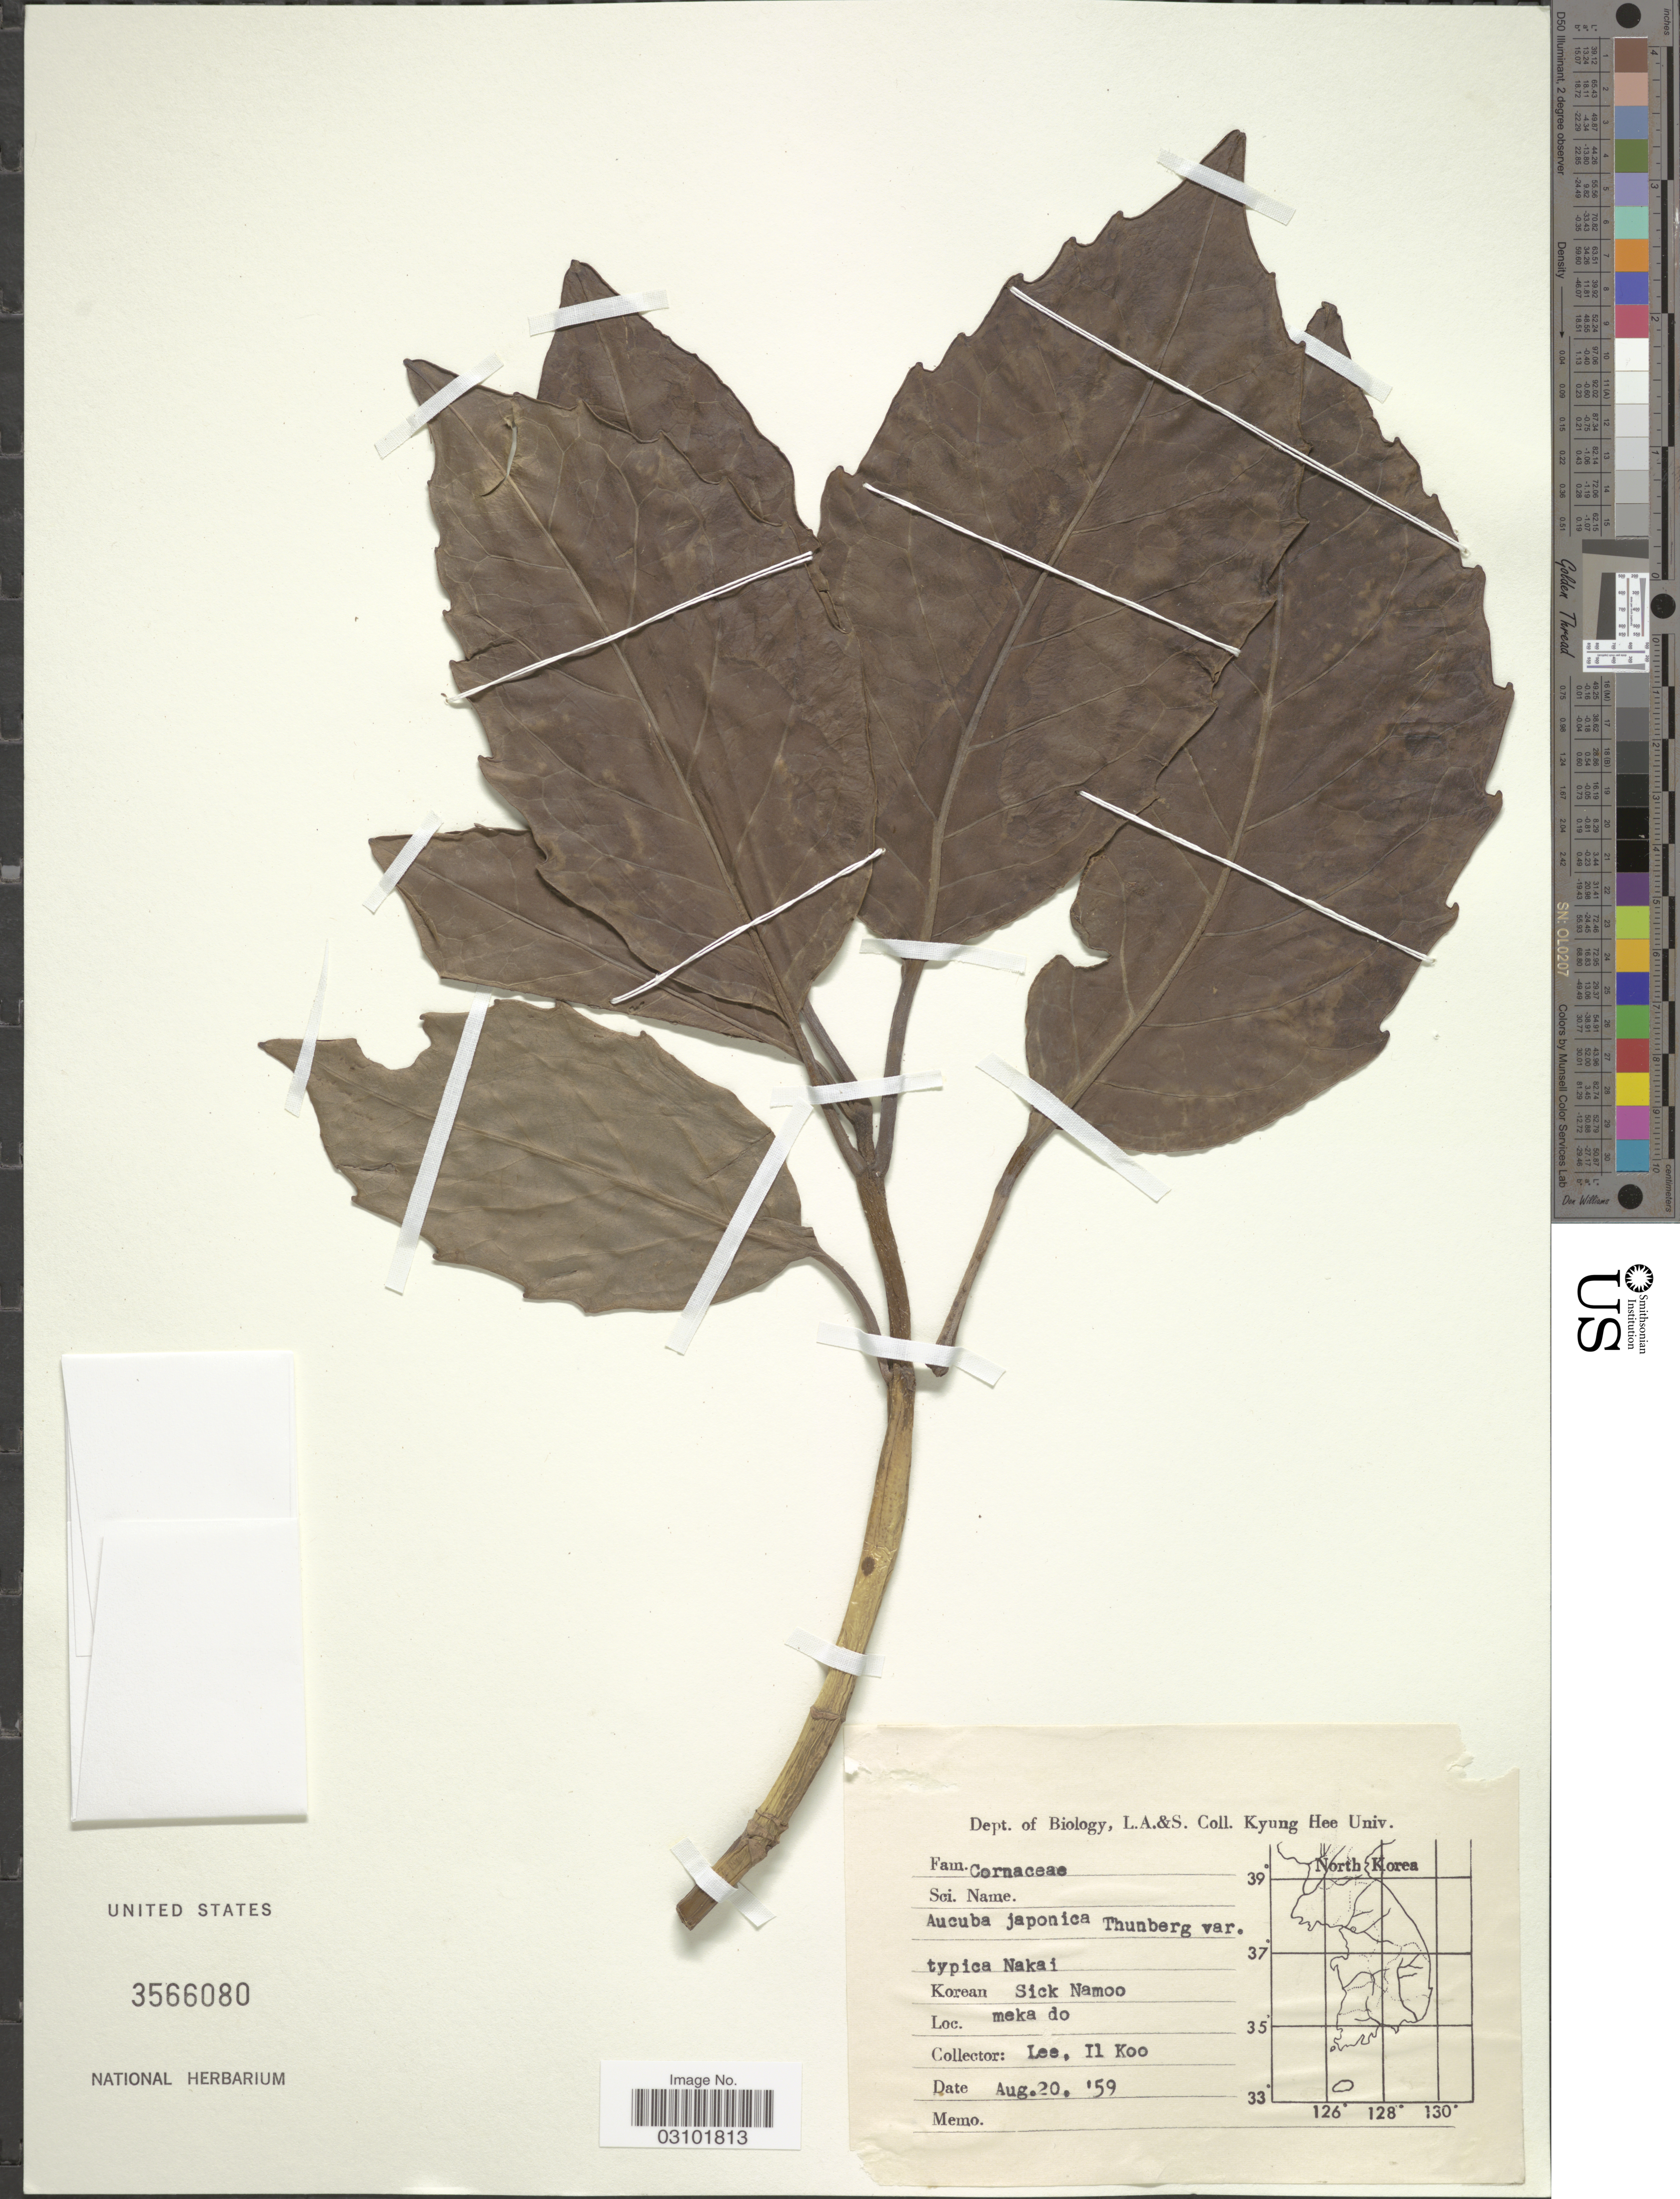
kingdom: Plantae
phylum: Tracheophyta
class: Magnoliopsida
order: Garryales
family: Garryaceae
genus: Aucuba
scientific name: Aucuba japonica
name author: Thunb.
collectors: I. K. Lee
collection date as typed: Transcribed d/m/y: 20/8/59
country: South Korea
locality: Sick Namoo. Meka do.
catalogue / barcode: US 3566080